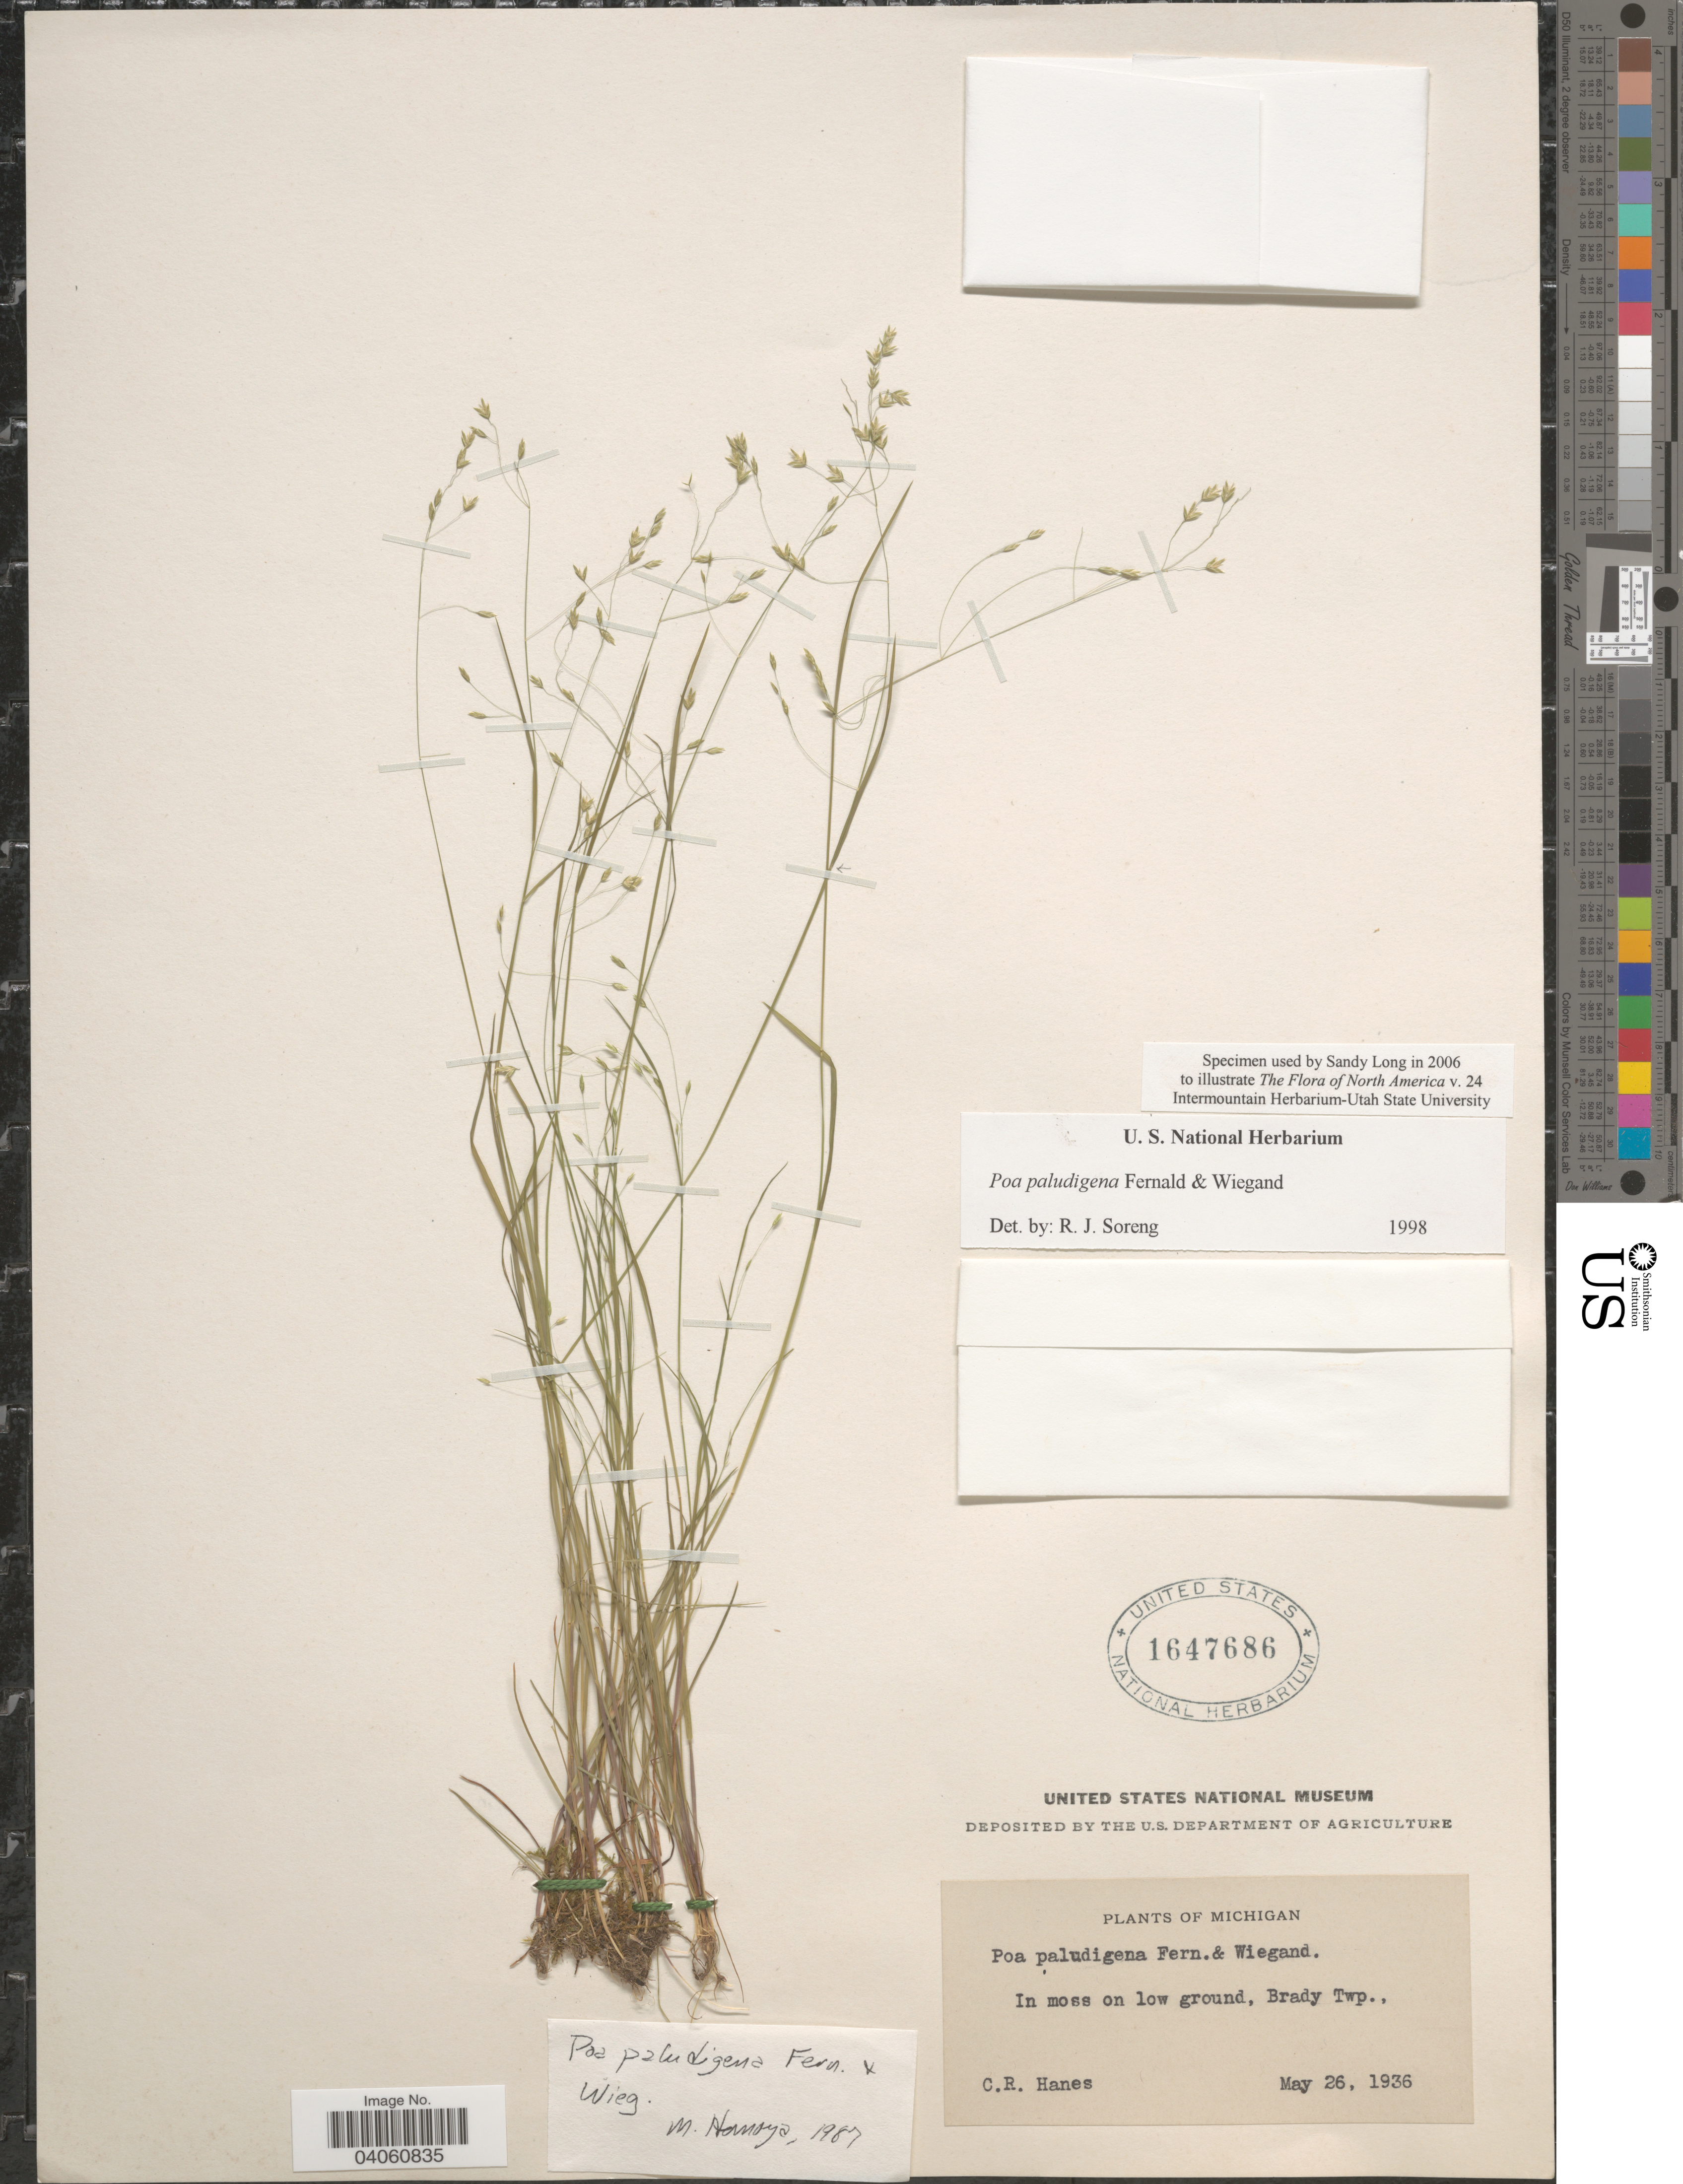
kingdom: Plantae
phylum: Tracheophyta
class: Liliopsida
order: Poales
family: Poaceae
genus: Poa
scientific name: Poa paludigena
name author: Fernald & Wiegand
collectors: C. Hanes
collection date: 1936-05-26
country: United States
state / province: Michigan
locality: Brady Twp.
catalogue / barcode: US 1647686